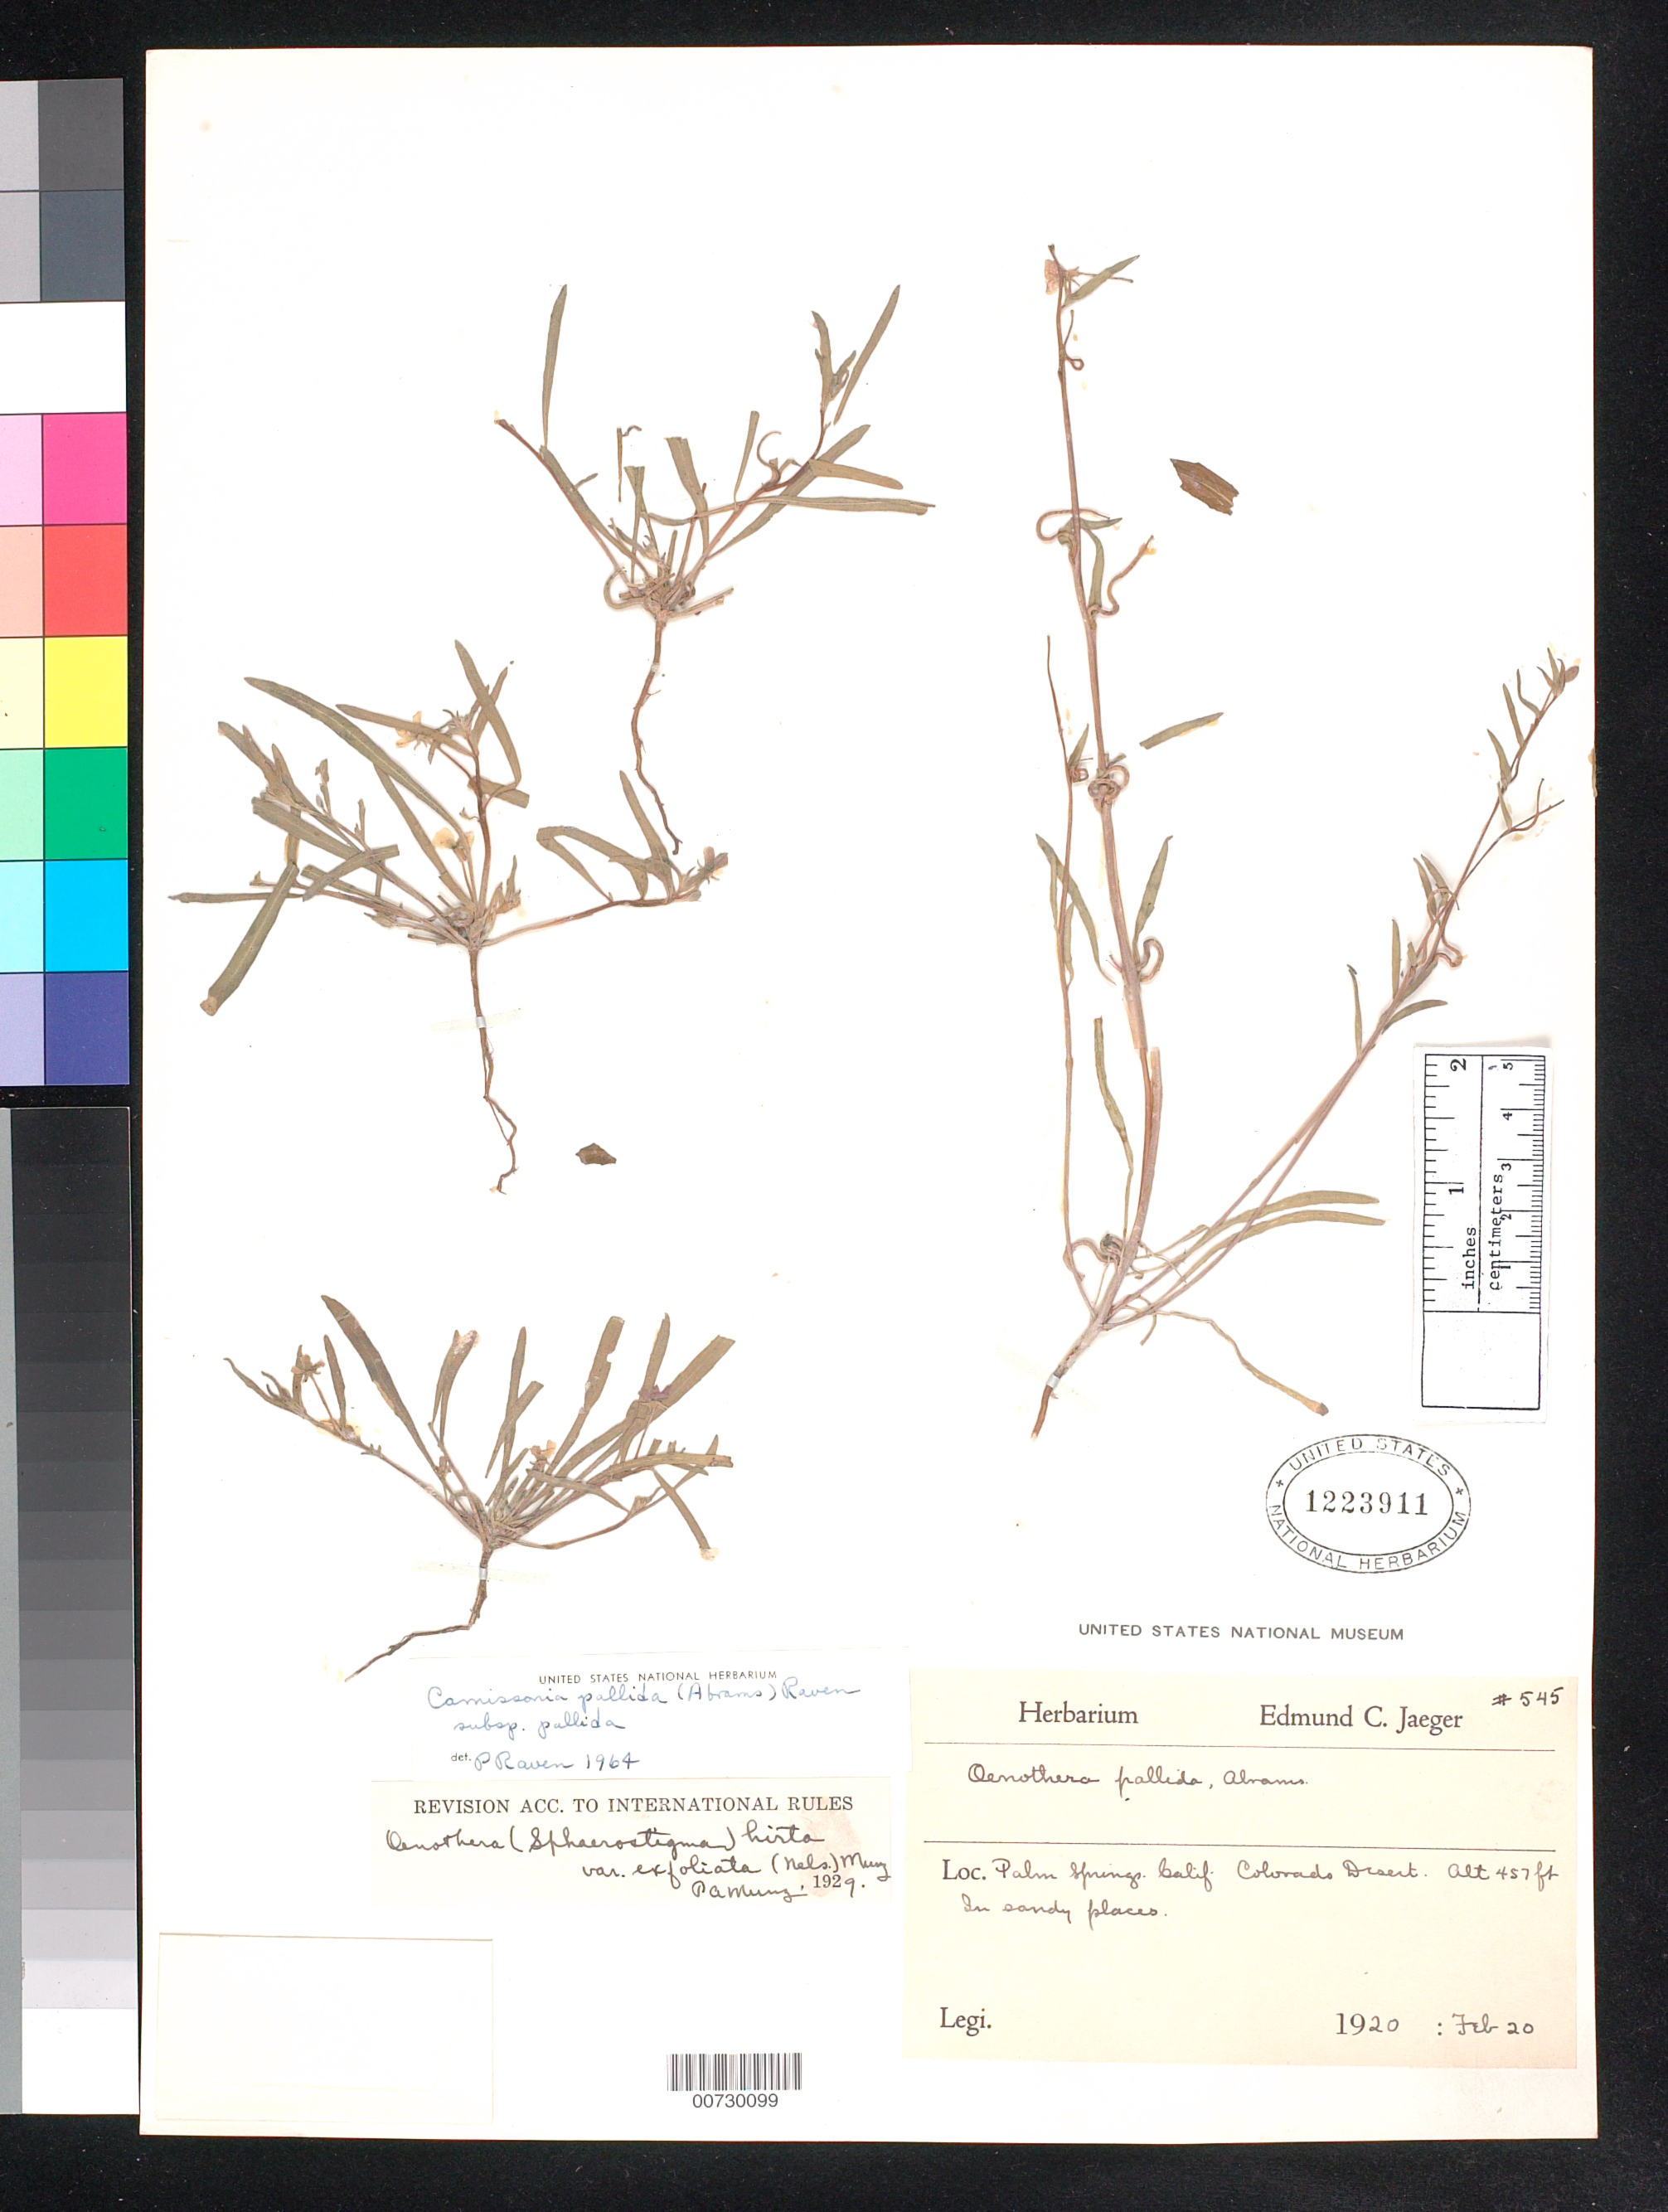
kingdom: Plantae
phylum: Tracheophyta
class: Magnoliopsida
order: Myrtales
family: Onagraceae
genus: Camissoniopsis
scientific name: Camissoniopsis pallida subsp. pallida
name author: (Abrams) W.L. Wagner & Hoch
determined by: Wagner, W. L., (BOT), Smithsonian Institution - National Museum of Natural History (UNITED STATES)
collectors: E. Jaeger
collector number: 545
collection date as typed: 20 Feb 1920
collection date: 1920-02-20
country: United States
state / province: California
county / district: Riverside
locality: Palm Springs Calif. Colorado desert.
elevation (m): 139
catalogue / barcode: US 1223911